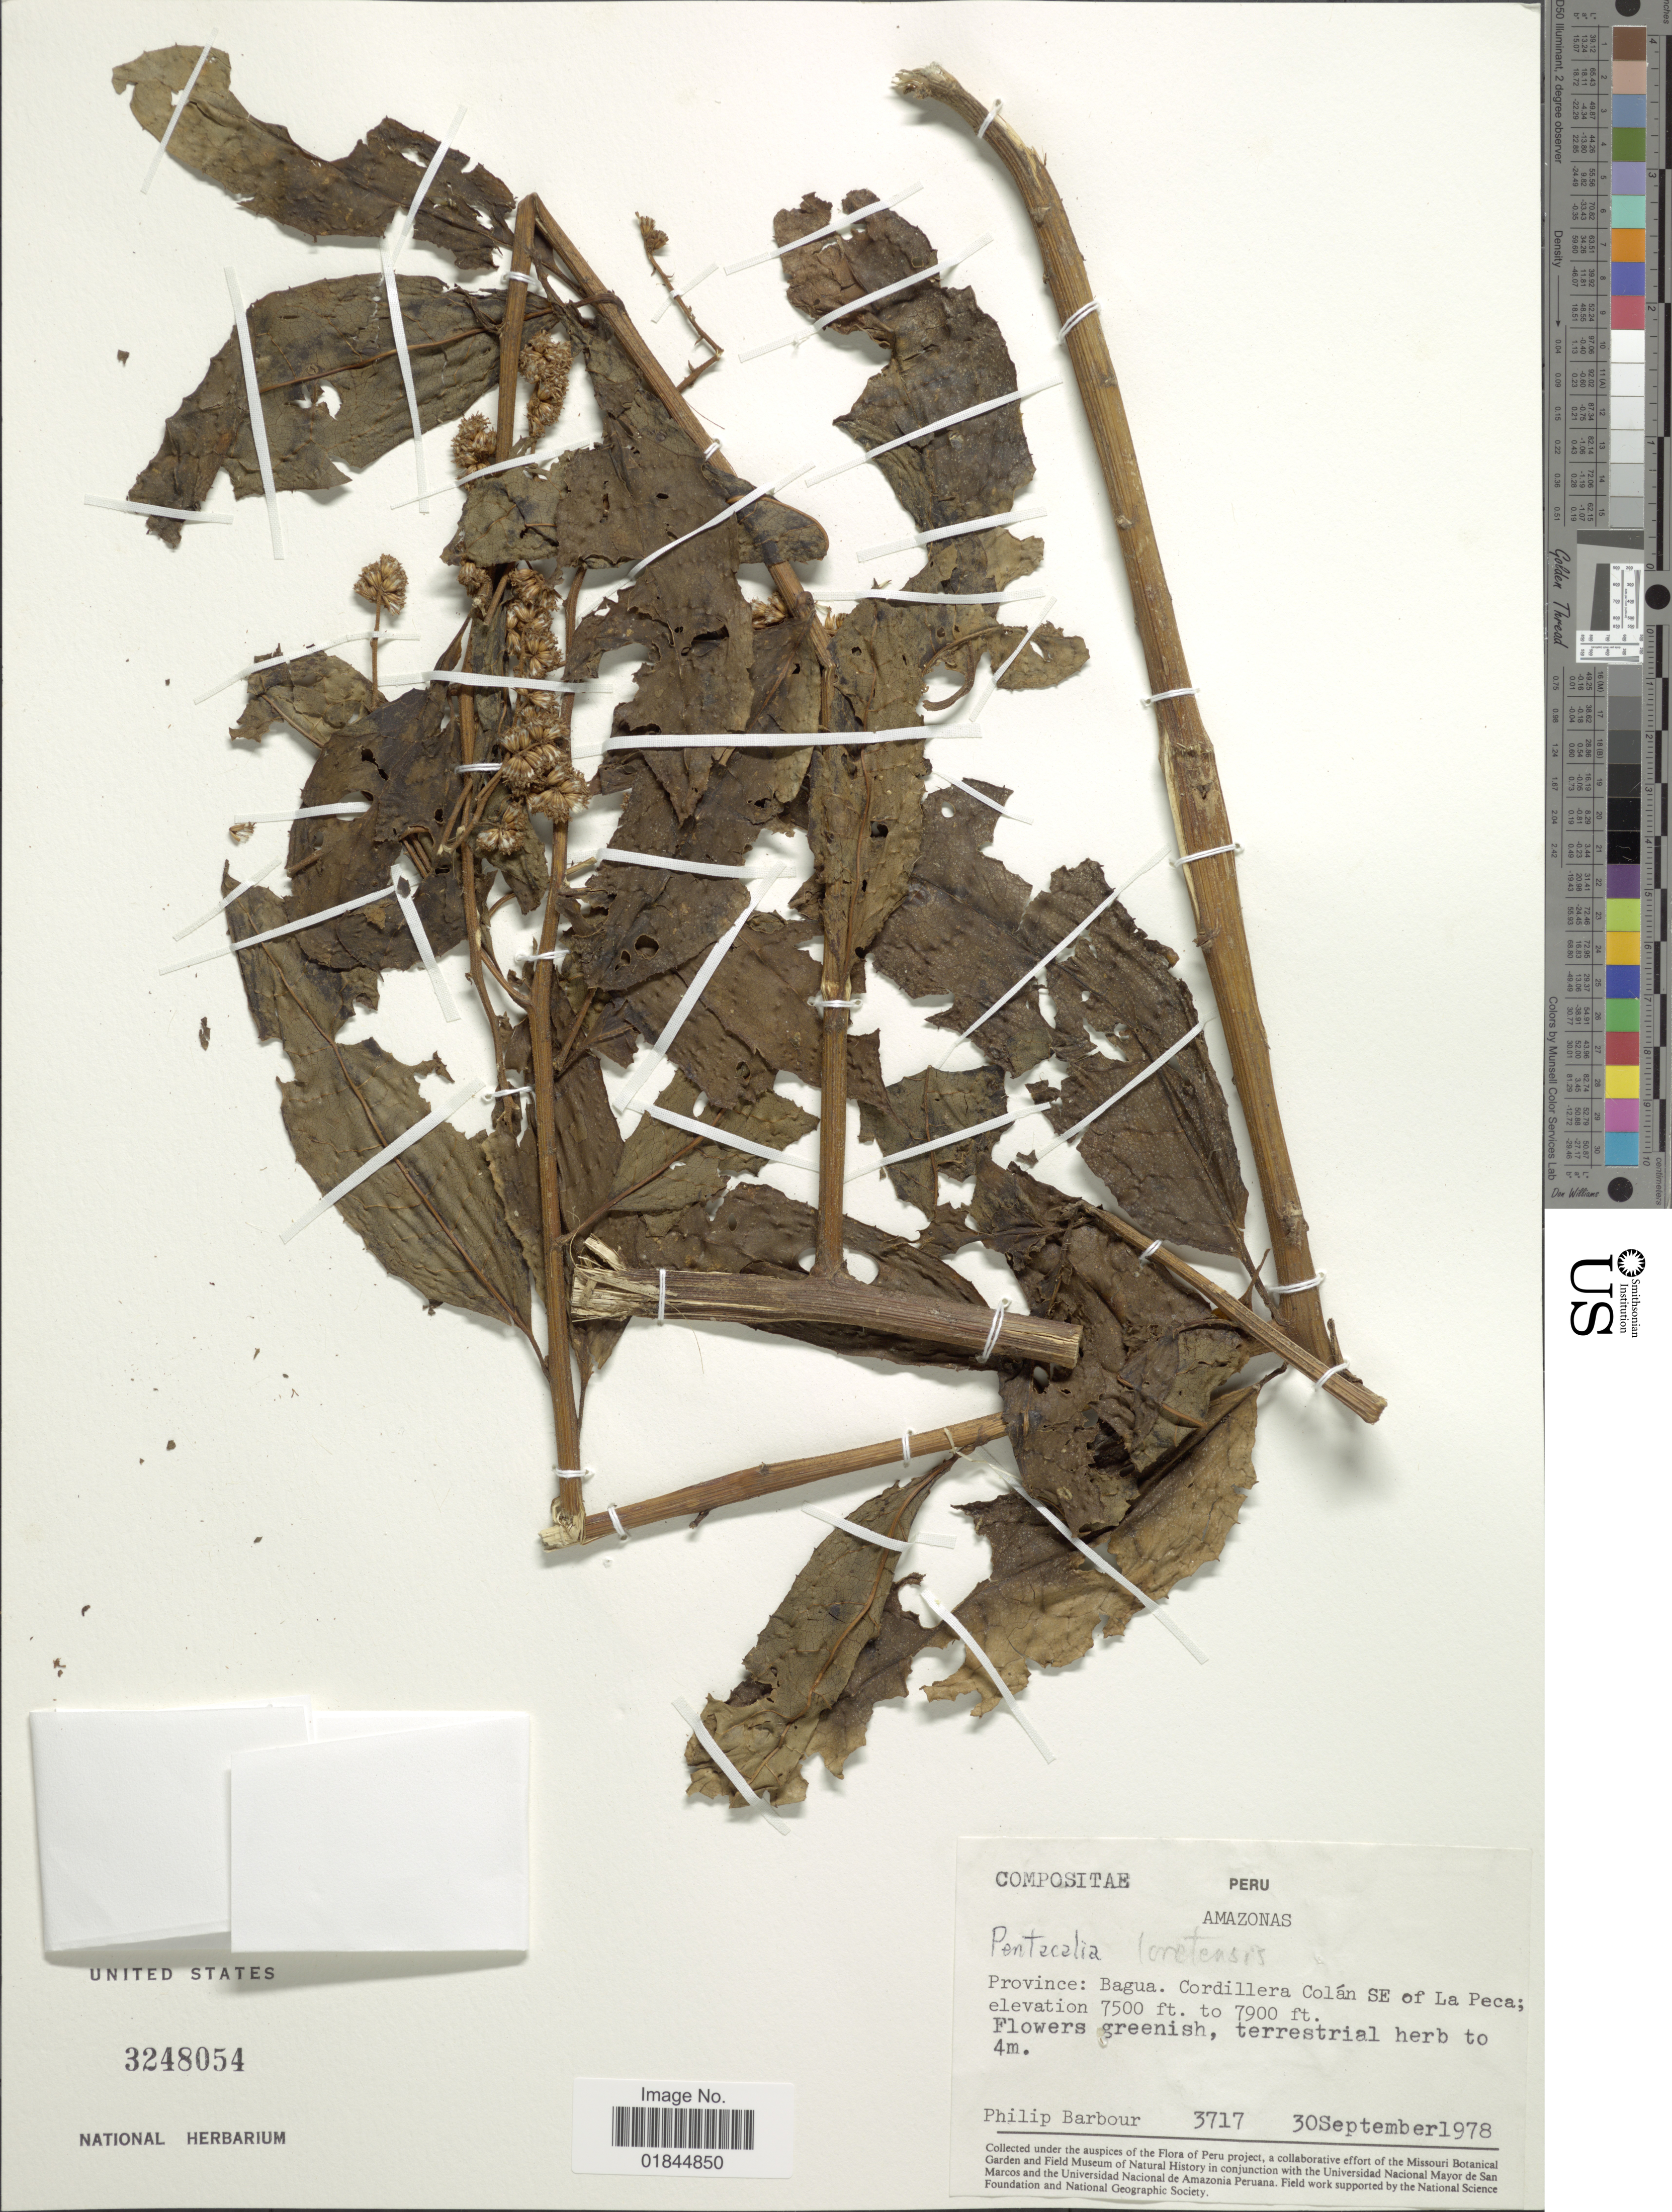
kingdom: Plantae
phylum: Tracheophyta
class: Magnoliopsida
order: Asterales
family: Asteraceae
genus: Pentacalia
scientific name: Pentacalia jalcana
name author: (Cuatrec.) Cuatrec.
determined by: Calvo, Joel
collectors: P. Barbour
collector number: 3717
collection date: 1978-09-30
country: Peru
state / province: Amazonas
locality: Amazonas. Province: Bagua. Cordillera Colas SE of La Peca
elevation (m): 2286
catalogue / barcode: US 3248054